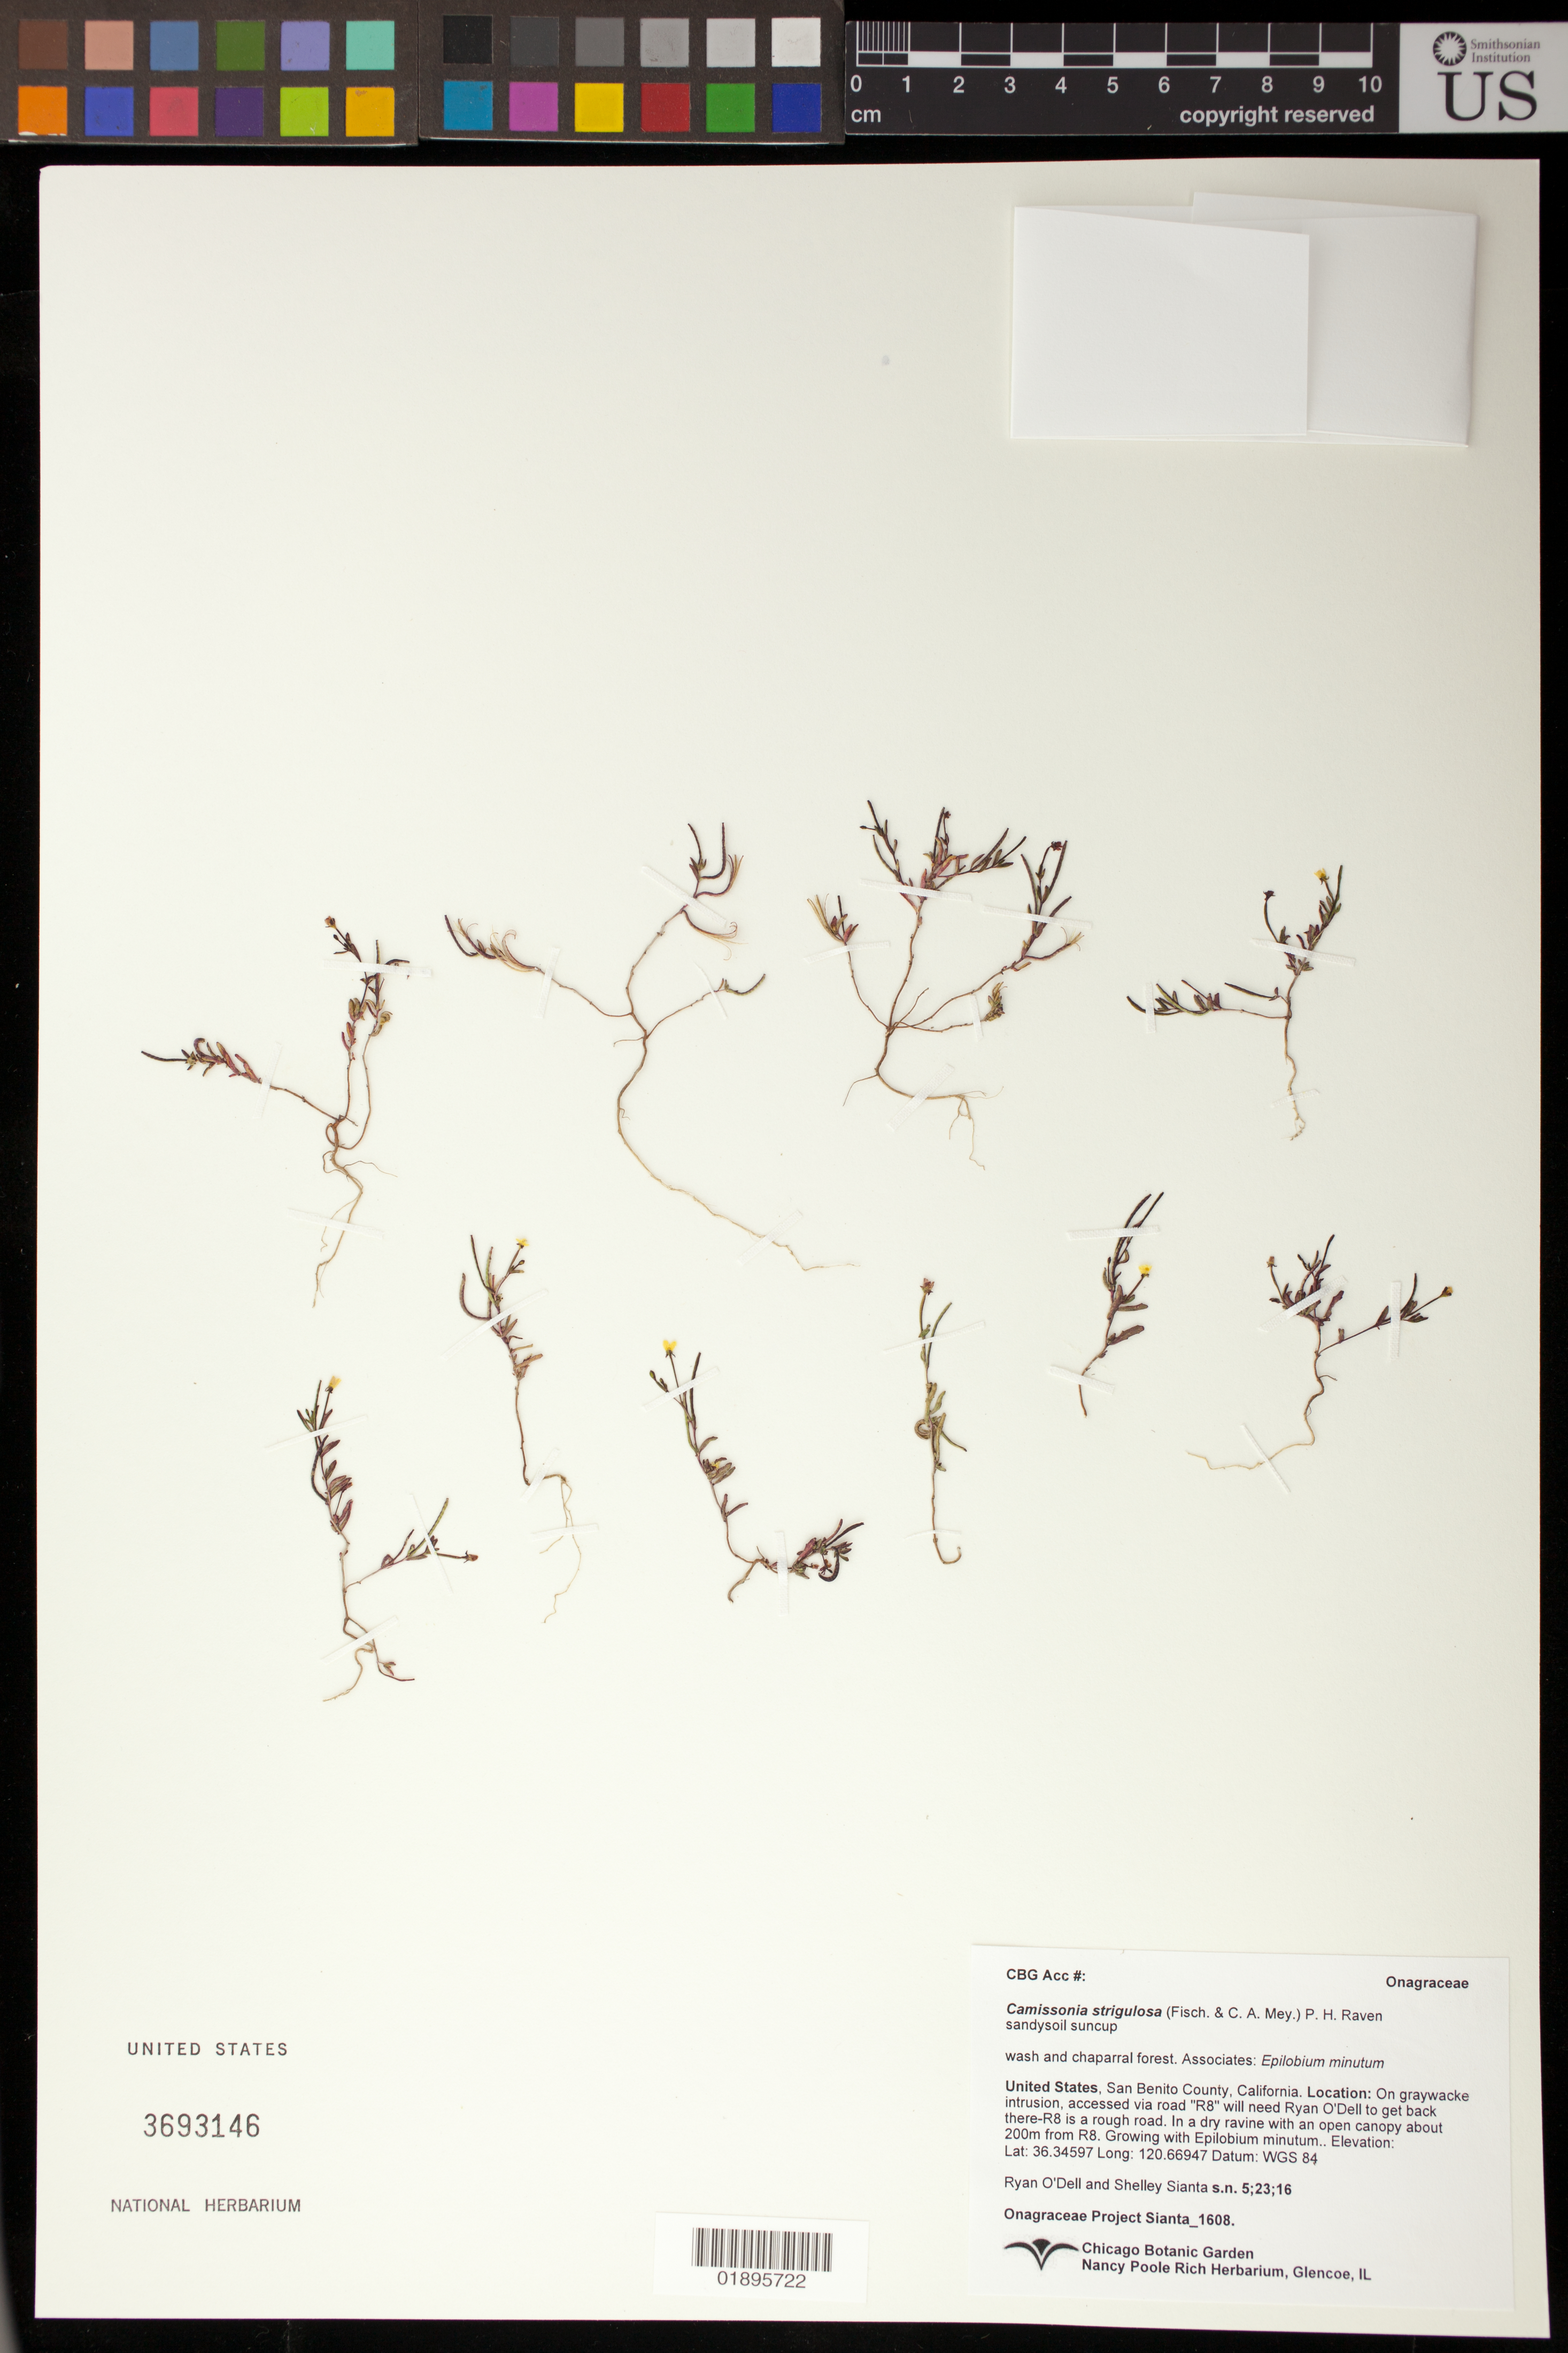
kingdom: Plantae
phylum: Tracheophyta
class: Magnoliopsida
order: Myrtales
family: Onagraceae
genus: Camissonia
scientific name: Camissonia strigulosa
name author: (Fisch. & C.A. Mey.) P.H. Raven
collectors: R. O'Dell & S. Sianta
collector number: Sianta 1608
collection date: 2016-05-23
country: United States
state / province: California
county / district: San Benito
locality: On graywacke intrusion, accessed via road "R8" will need Ryan O'Dell to get back there-R8 is a rough road. In a dry ravine with an open canopy about 200m from R8.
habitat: wash and chaparral forest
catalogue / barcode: US 3693146